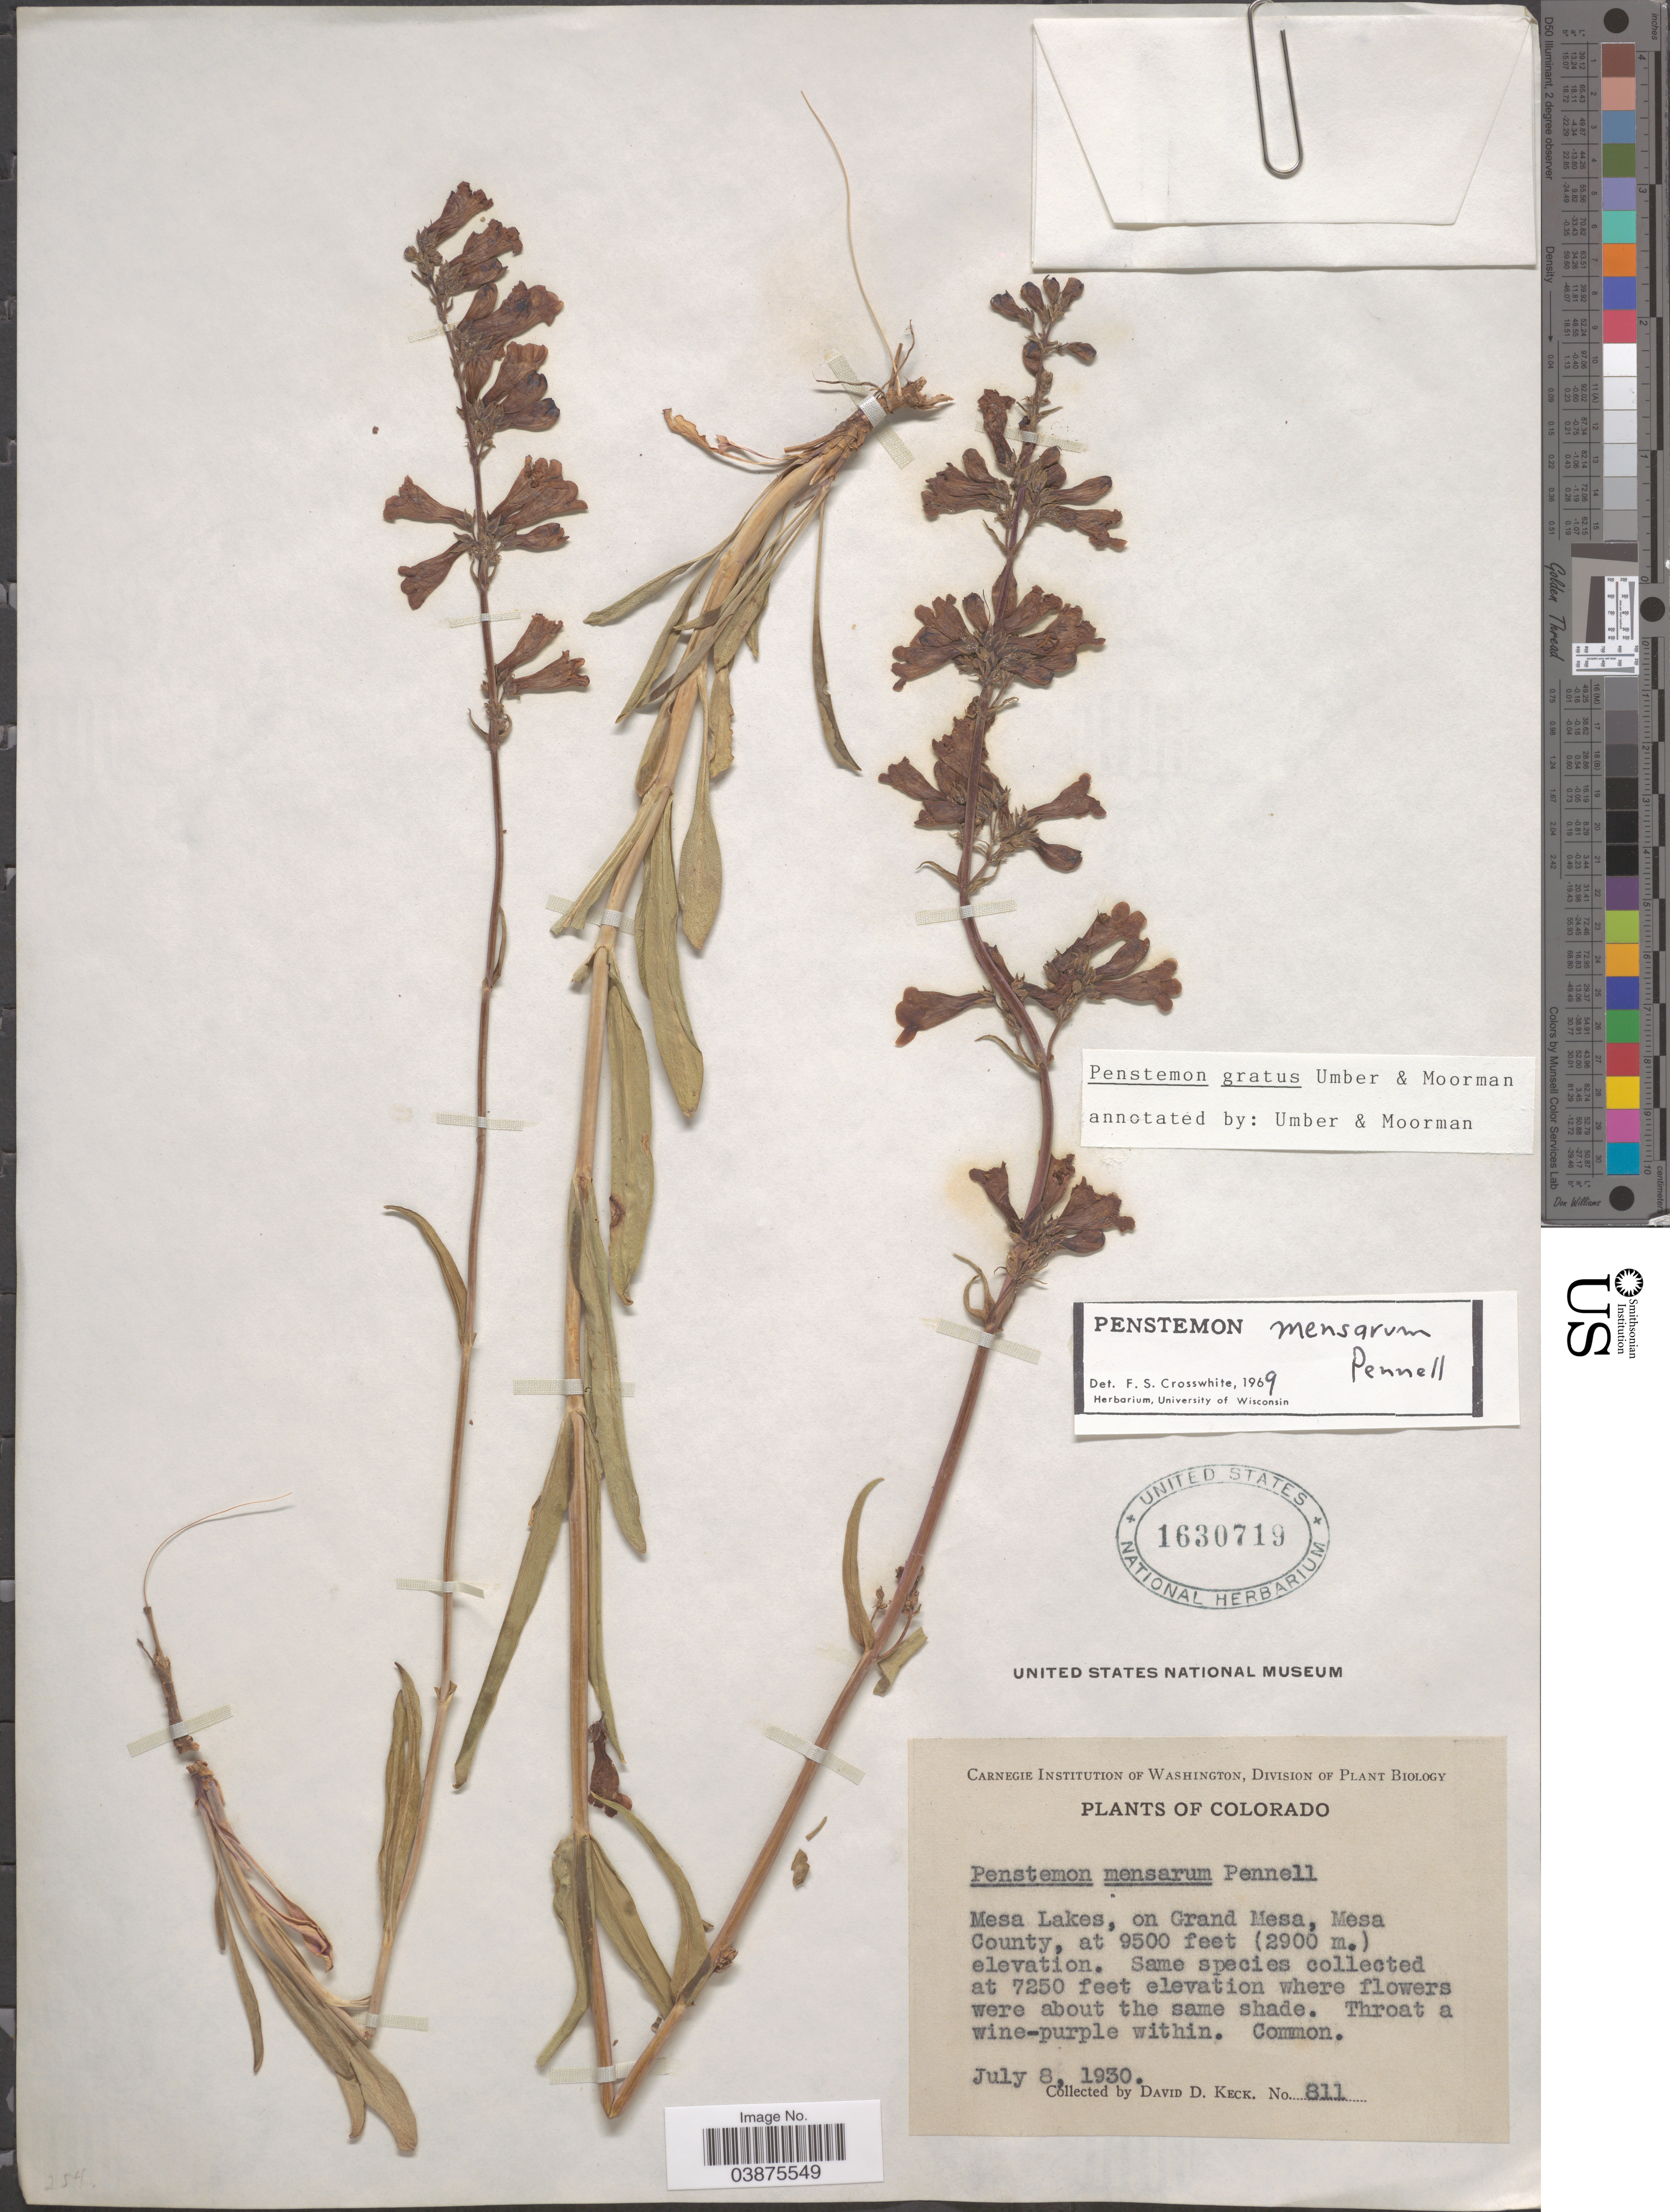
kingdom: Plantae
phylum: Tracheophyta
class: Magnoliopsida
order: Lamiales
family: Plantaginaceae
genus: Penstemon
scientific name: Penstemon mensarum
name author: Pennell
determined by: Crosswhite, F. S.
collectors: D. D. Keck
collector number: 811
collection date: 1930-07-08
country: United States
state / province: Colorado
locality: Mesa Lakes, on Grand Mesa, Mesa County.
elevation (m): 2896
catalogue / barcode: US 1630719